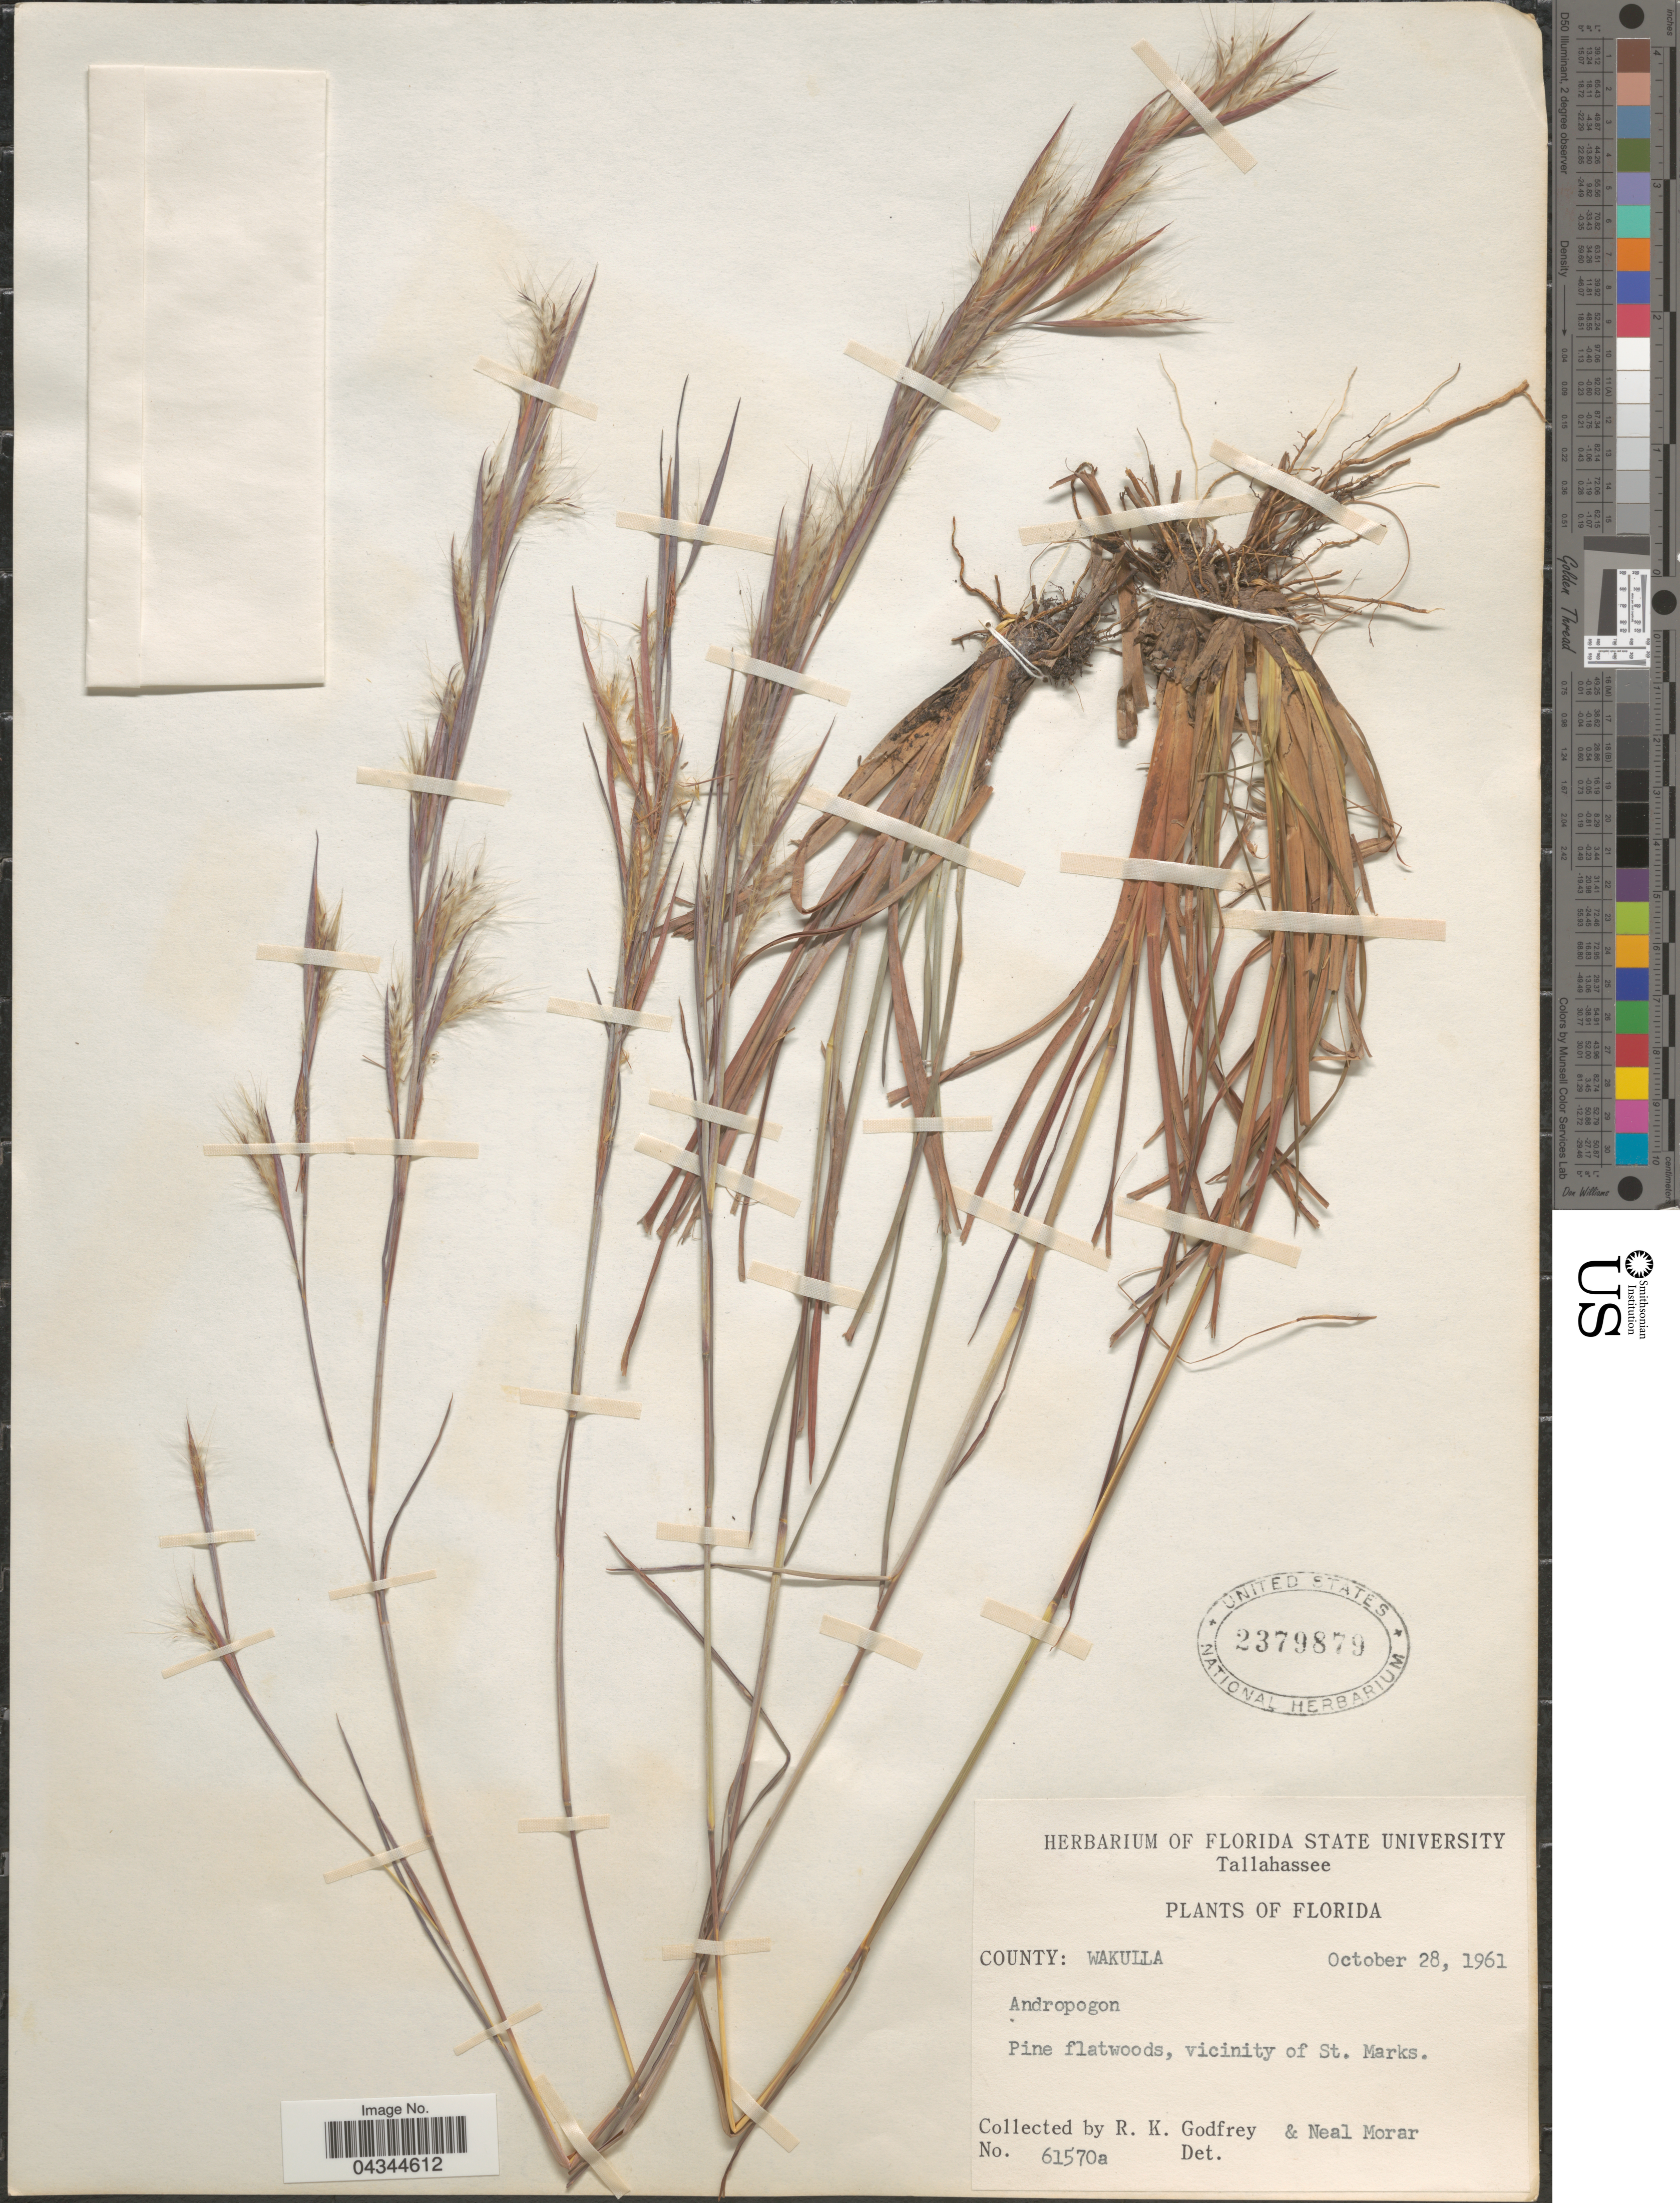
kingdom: Plantae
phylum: Tracheophyta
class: Liliopsida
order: Poales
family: Poaceae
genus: Andropogon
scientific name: Andropogon sp.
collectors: R. K. Godfrey & N. Morar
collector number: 61570a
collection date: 1961-10-28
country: United States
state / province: Florida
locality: County: Wakulla. Pine flatwoods, vicinity of St. Marks.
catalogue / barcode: US 2379879